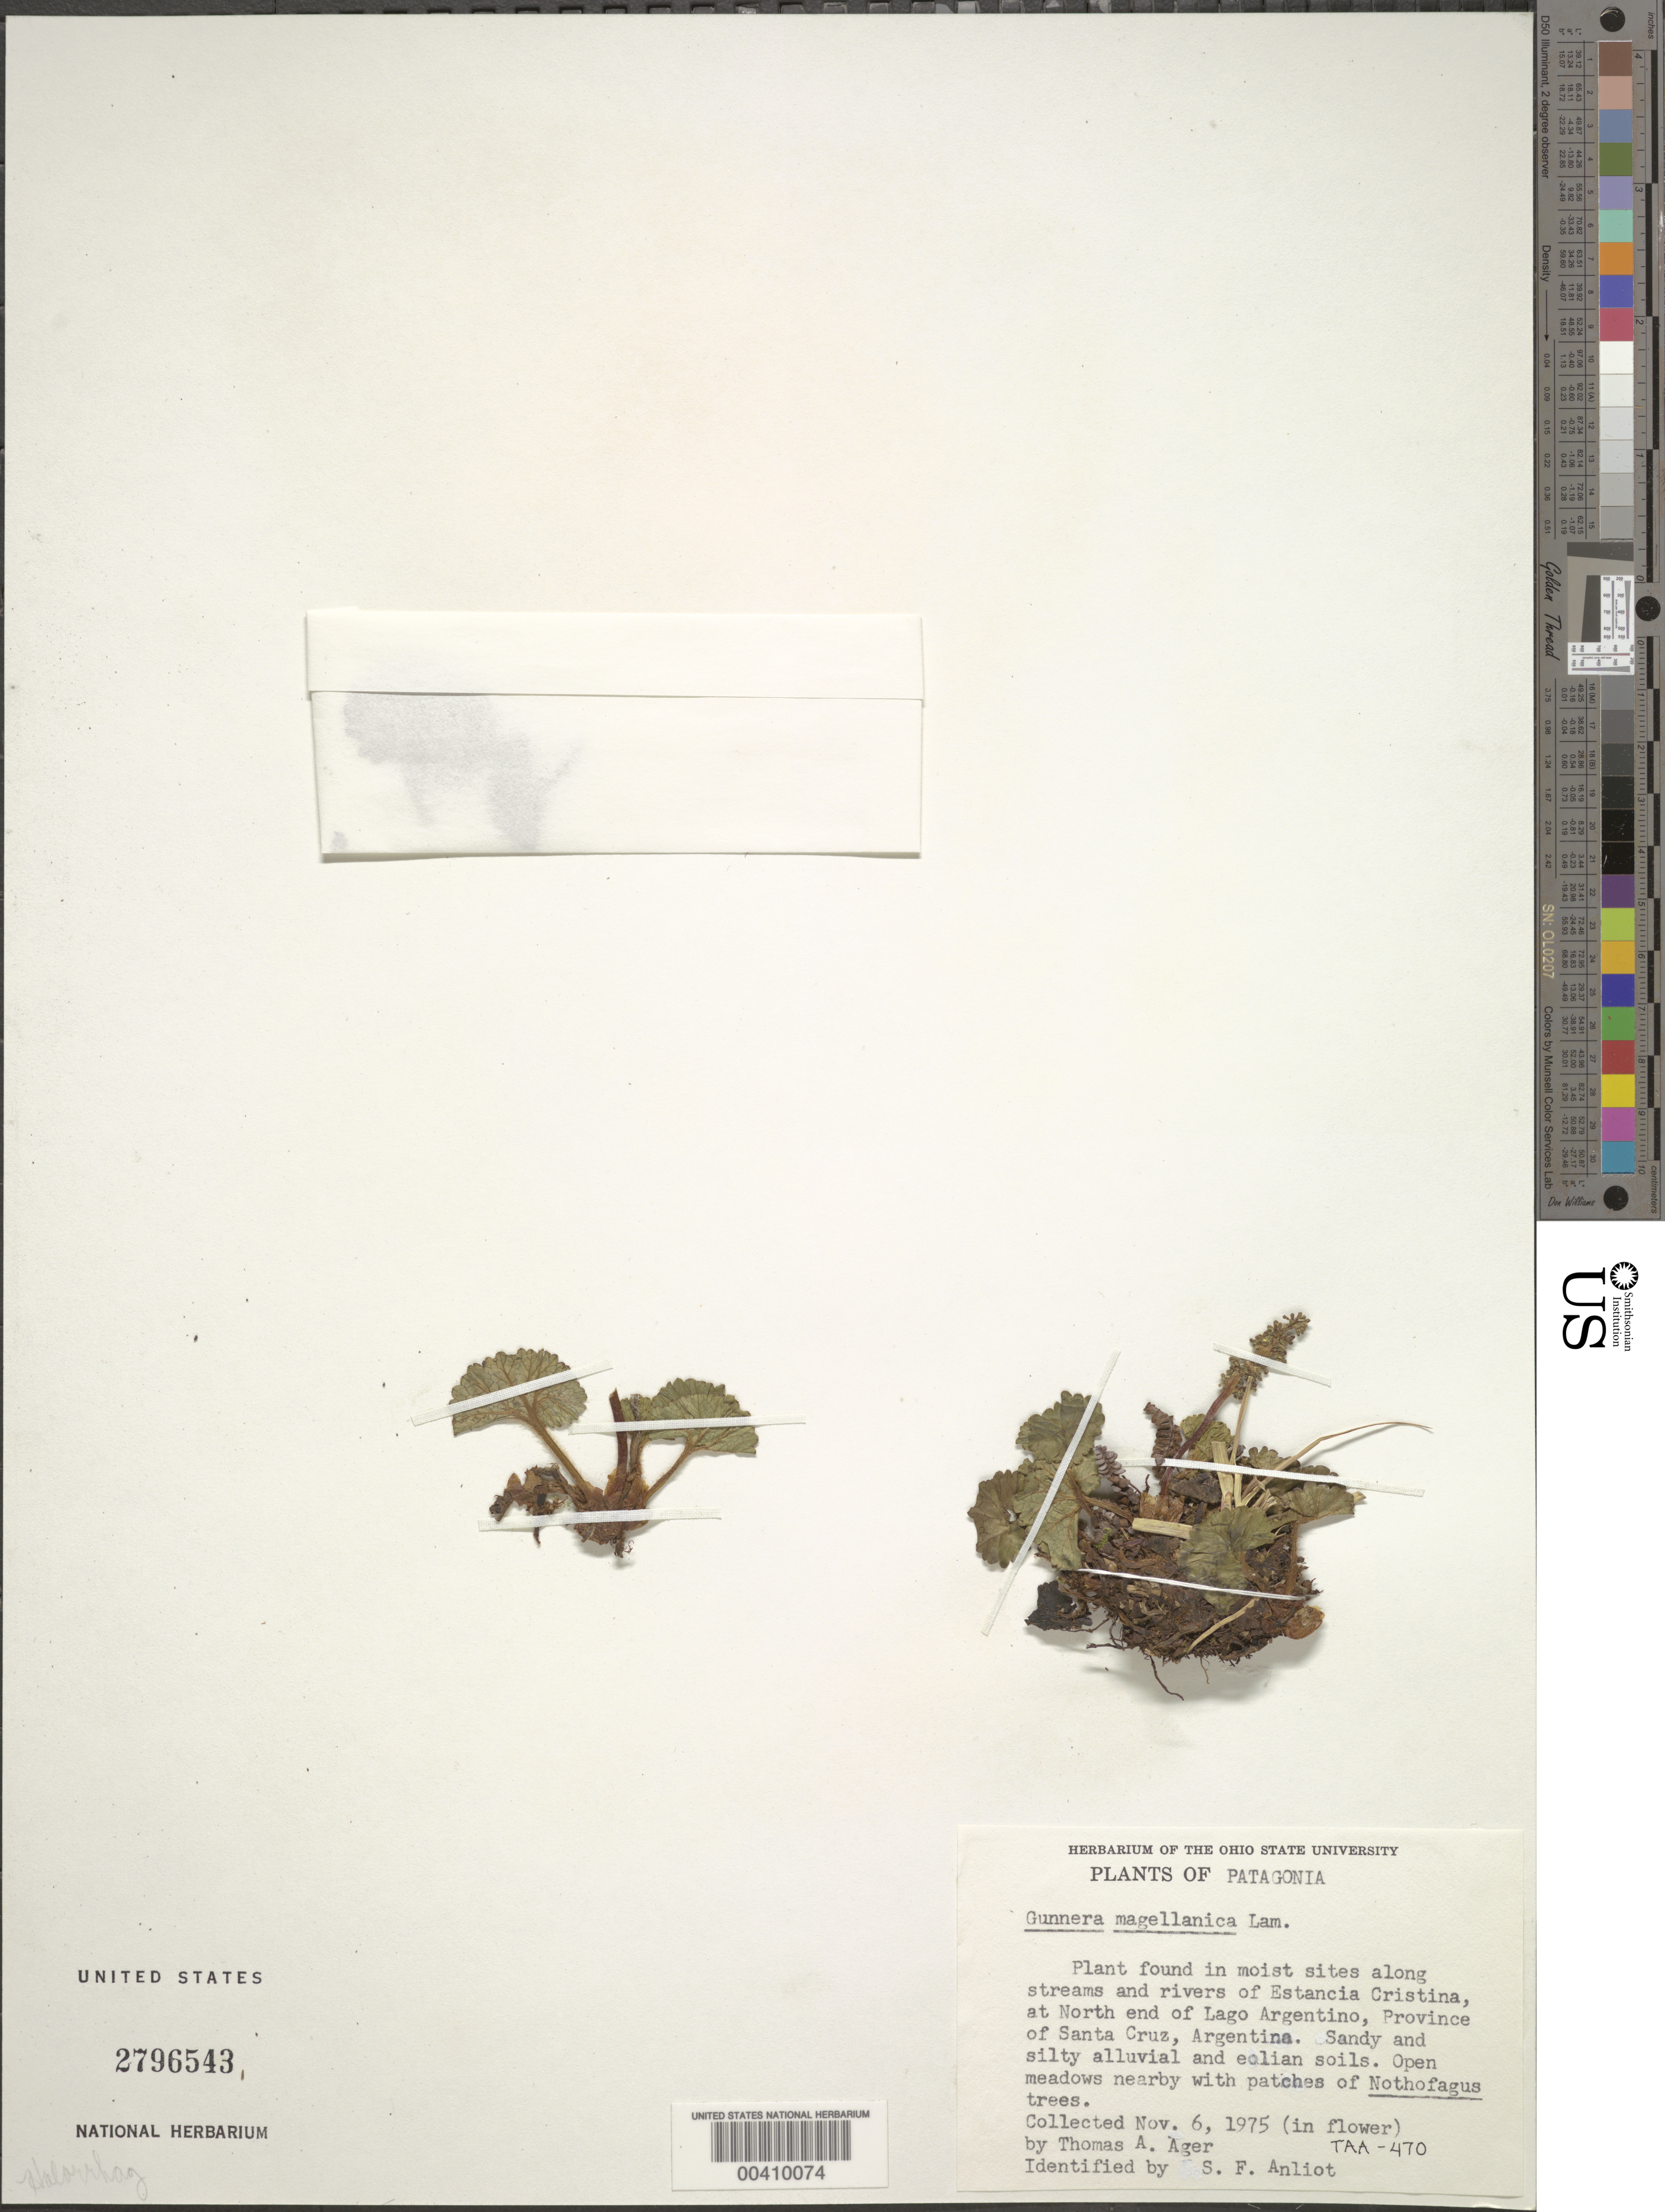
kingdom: Plantae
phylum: Tracheophyta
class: Magnoliopsida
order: Gunnerales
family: Gunneraceae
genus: Gunnera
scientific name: Gunnera magellanica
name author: Lam.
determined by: Anliot, S. F.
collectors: T. A. Ager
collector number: TAA-470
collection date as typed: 06 Nov 1975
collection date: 1975-11-06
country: Argentina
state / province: Santa Cruz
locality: Estancia Cristina, at N end of Lago Argentino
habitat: Moist sites along streams and rivers. Sandy and silty alluvial and eolian soils. Open meadows nearby.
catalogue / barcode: US 2796543